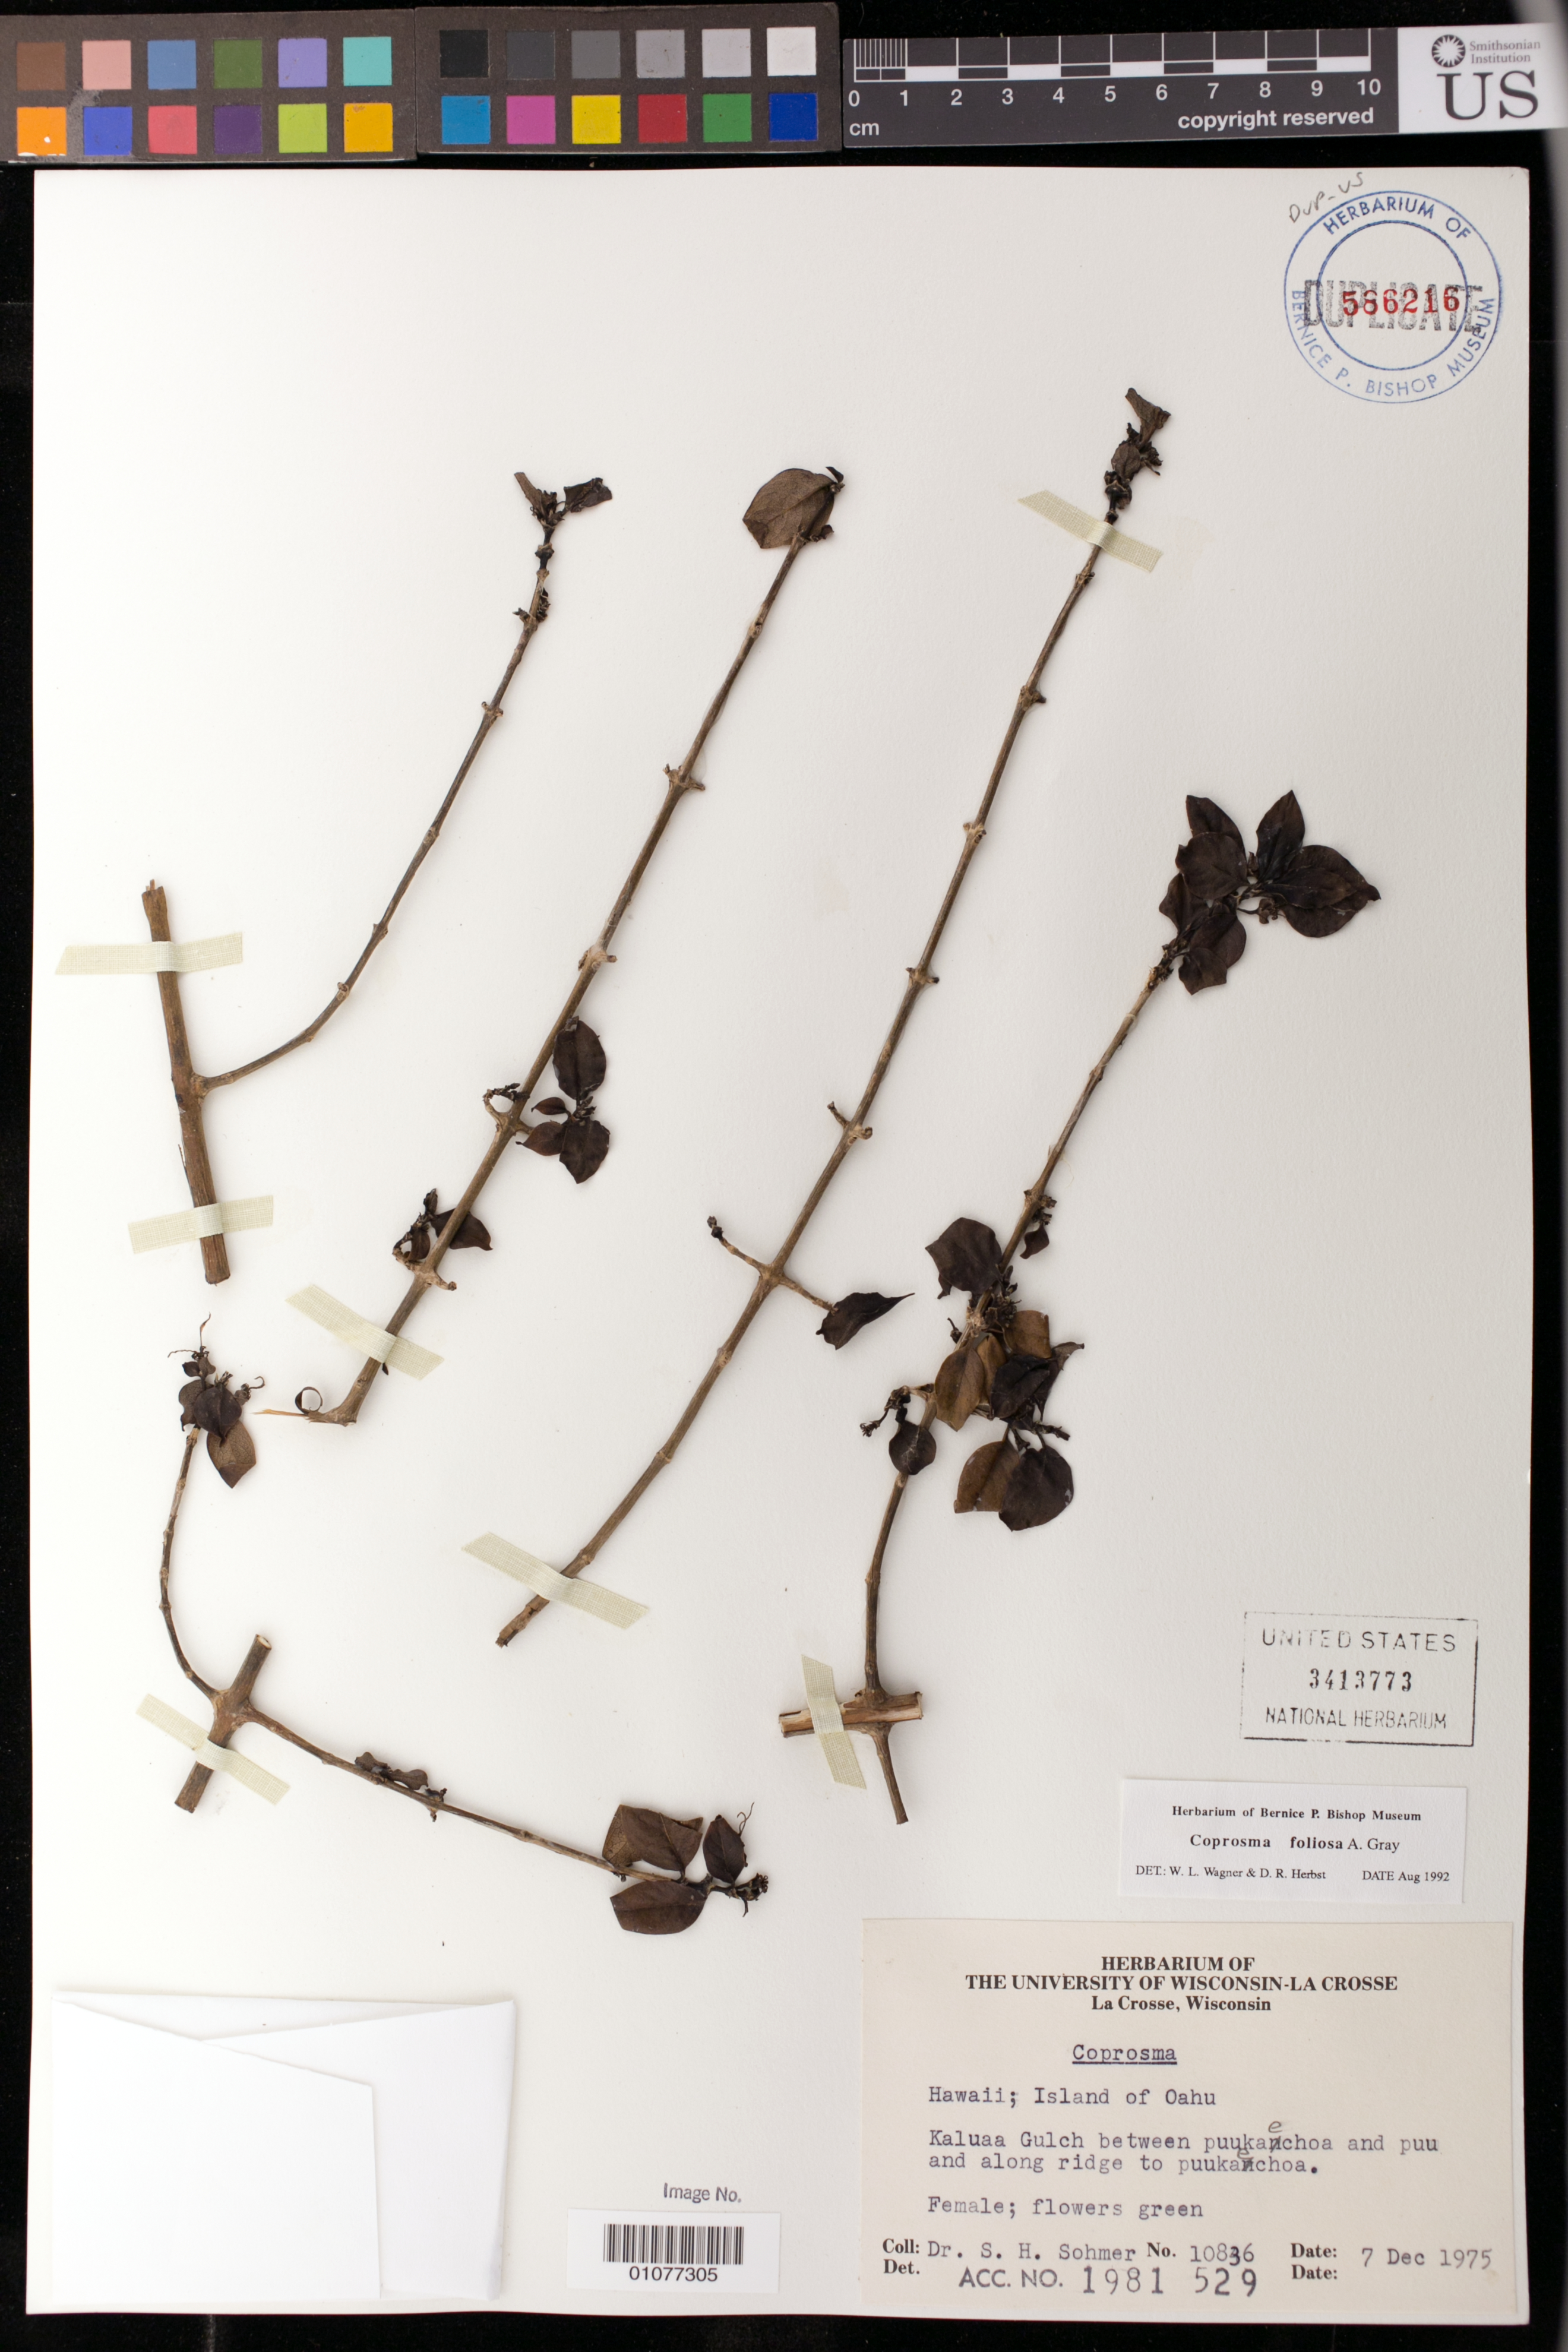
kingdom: Plantae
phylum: Tracheophyta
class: Magnoliopsida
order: Gentianales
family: Rubiaceae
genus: Coprosma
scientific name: Coprosma foliosa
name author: A. Gray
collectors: S. H. Sohmer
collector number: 10836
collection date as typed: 7 Dec 1975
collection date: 1975-12-07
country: United States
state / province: Hawaii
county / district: Honolulu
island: Oahu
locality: Kaluaa Gulch between puu Kanchoa and puu and along ridge to puu Kanchoa.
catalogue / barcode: US 3413773